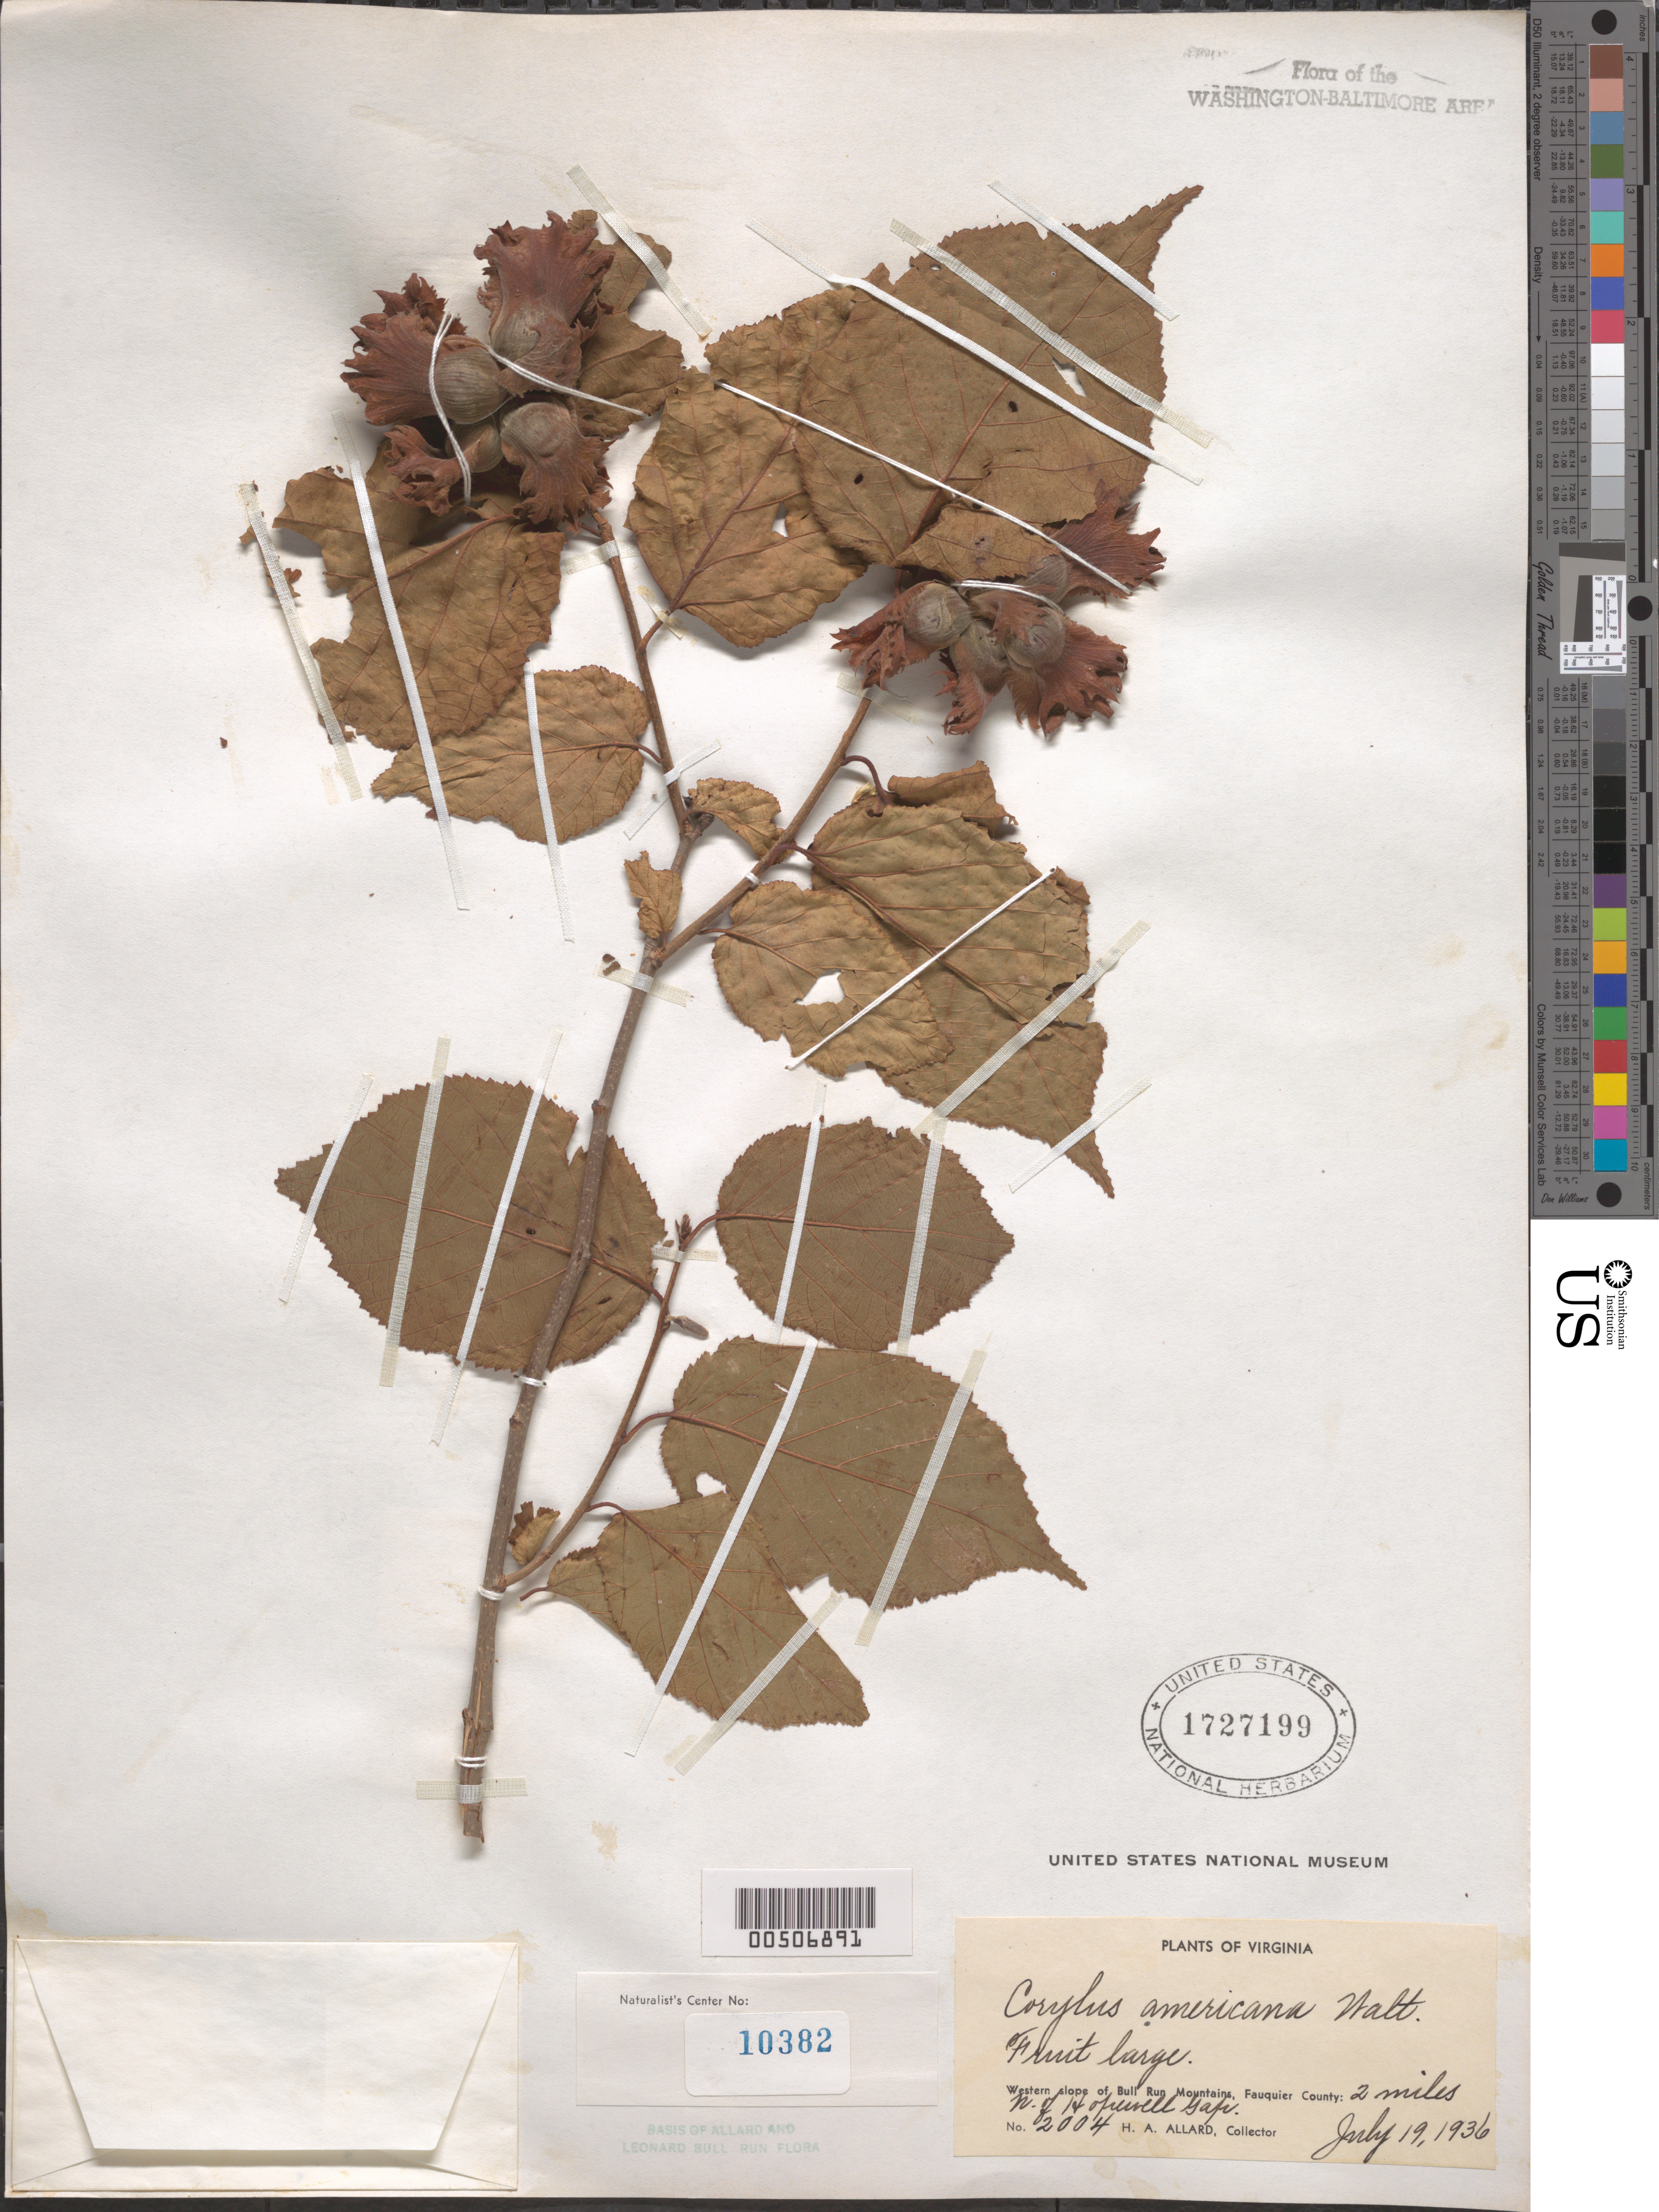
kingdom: Plantae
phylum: Tracheophyta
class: Magnoliopsida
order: Fagales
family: Betulaceae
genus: Corylus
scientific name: Corylus americana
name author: Walter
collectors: H. A. Allard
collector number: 2004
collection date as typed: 19 Jul 1936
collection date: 1936-07-19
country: United States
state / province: Virginia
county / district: Fauquier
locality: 2 mi. N of Hopewell Gap, W slope of Bull Run Mts. Bull Run Mts.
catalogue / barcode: US 1727199